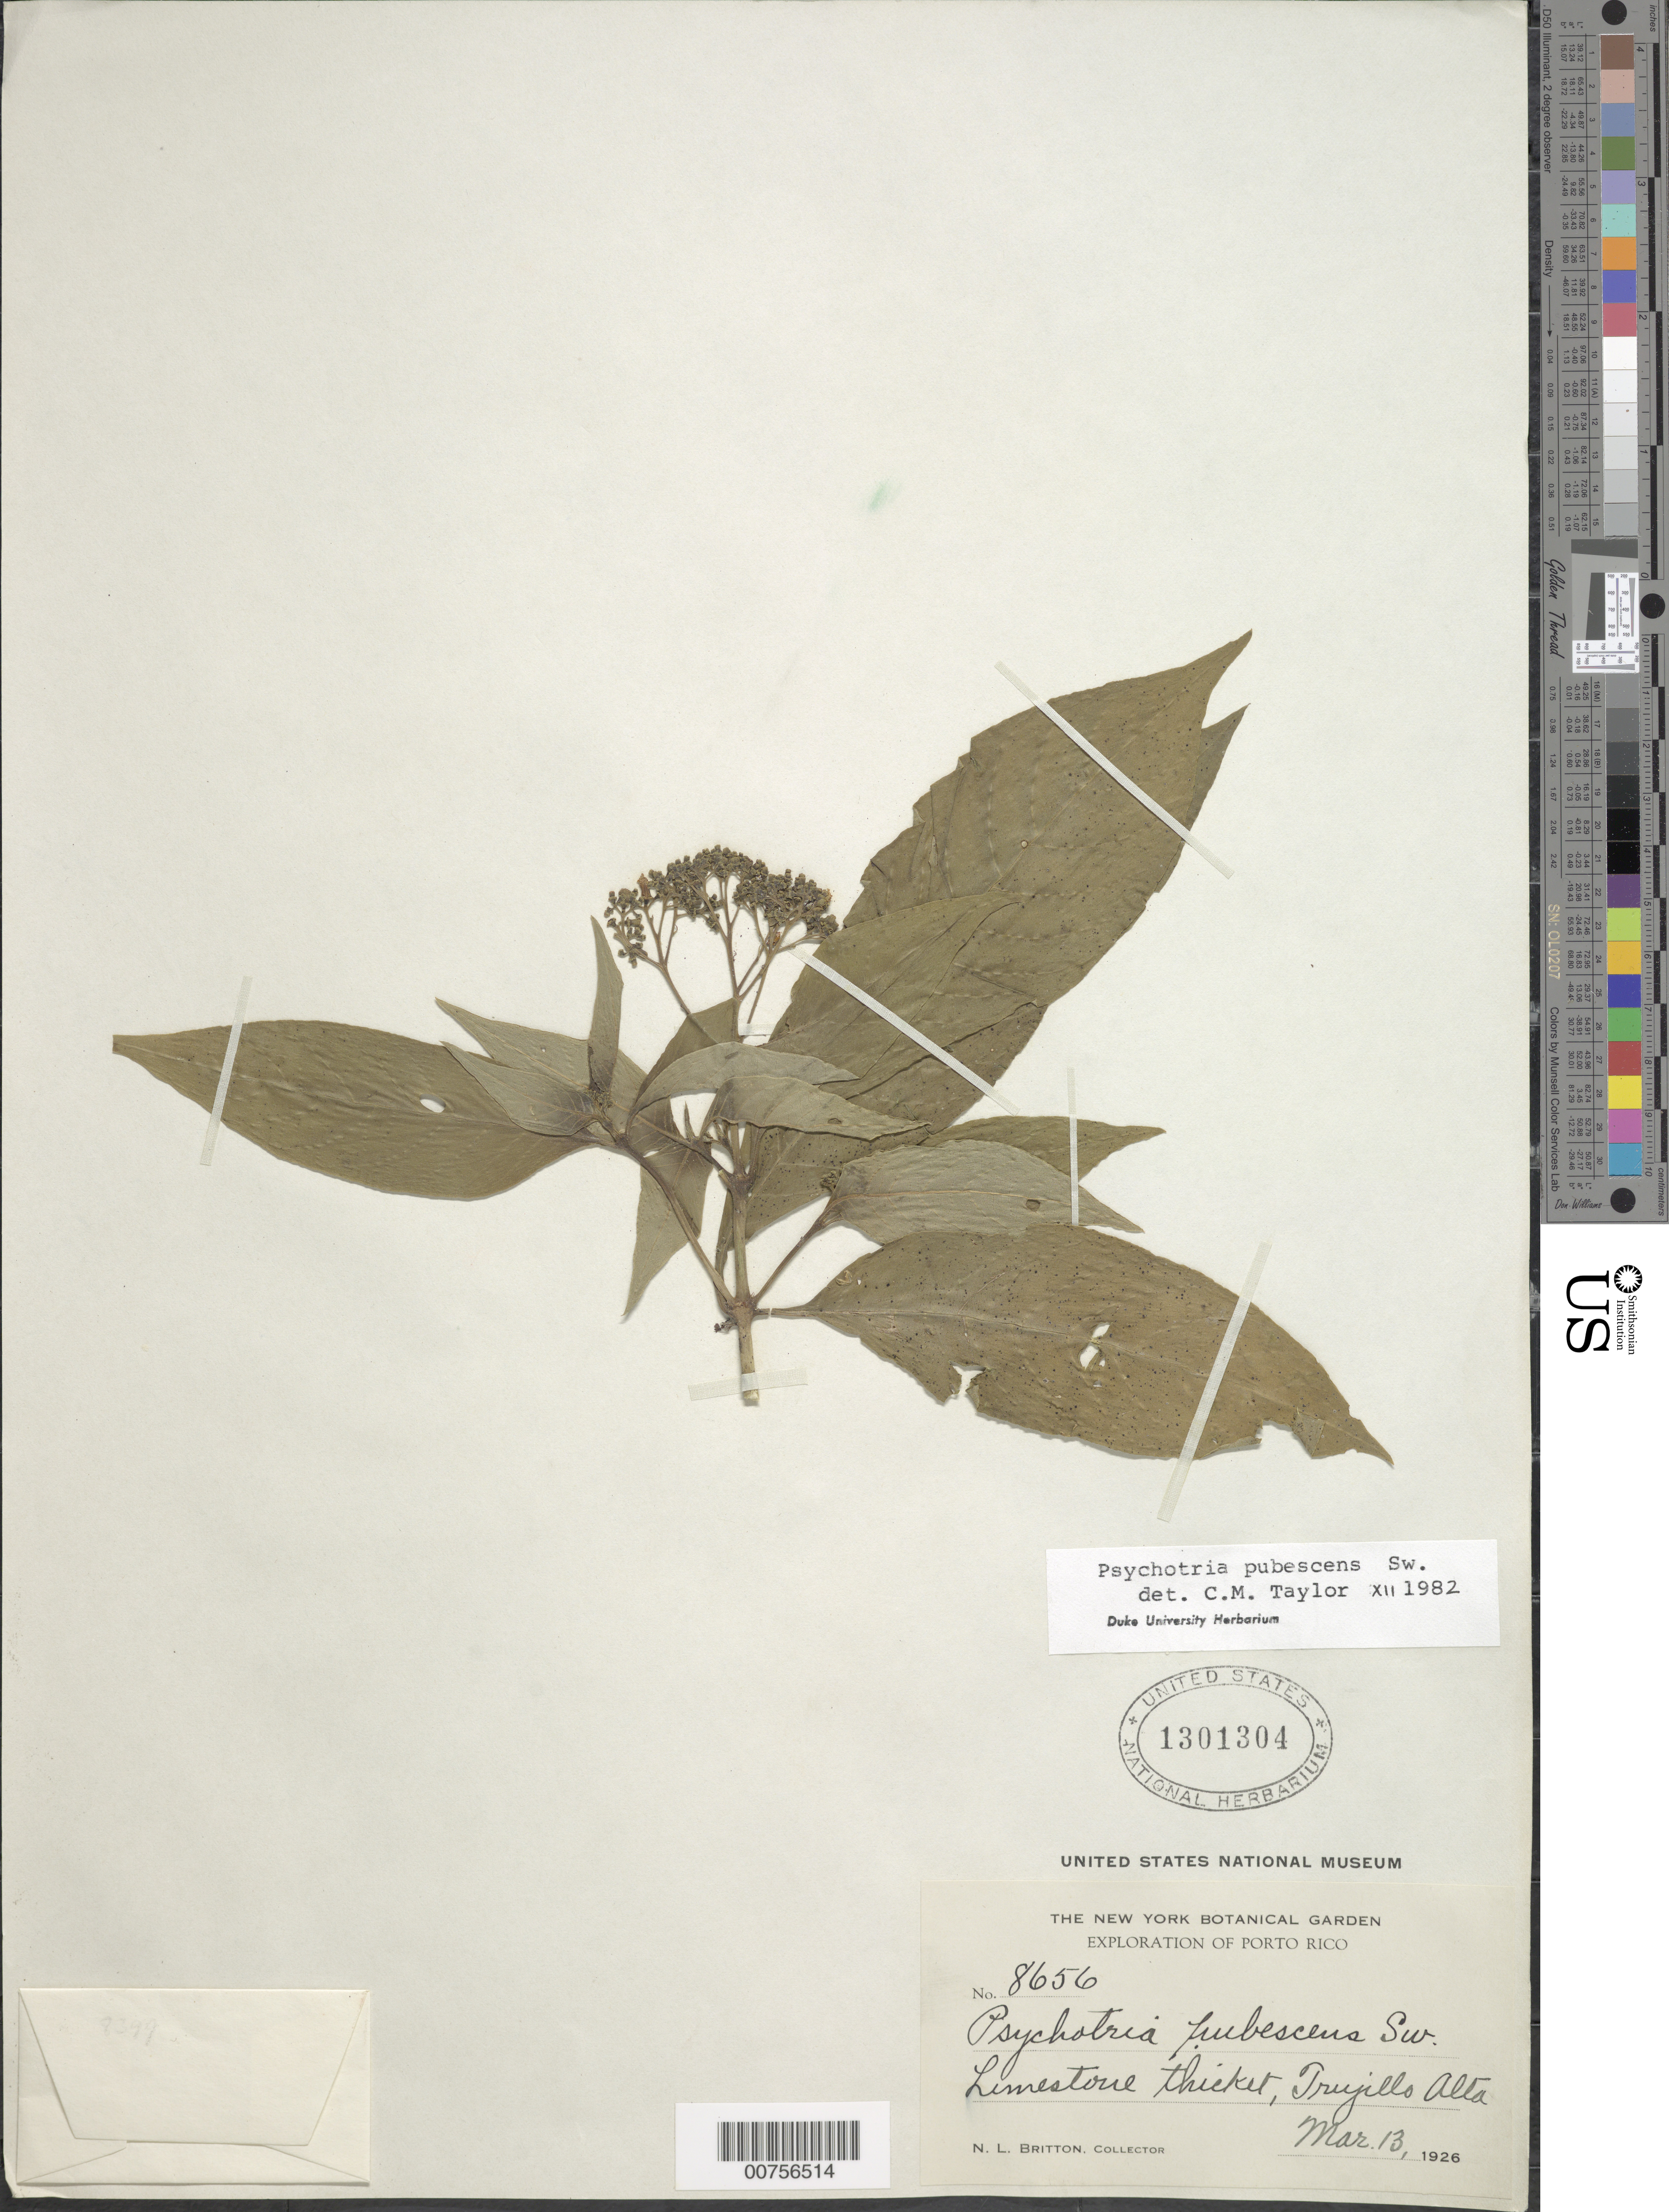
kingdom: Plantae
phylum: Tracheophyta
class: Magnoliopsida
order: Gentianales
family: Rubiaceae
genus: Psychotria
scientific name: Psychotria pubescens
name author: Sw.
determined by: Taylor, Charlotte M.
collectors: N. Britton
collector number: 8656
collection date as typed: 13 Mar 1926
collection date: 1926-03-13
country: Puerto Rico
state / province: Trujillo Alto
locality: Trujillo Alto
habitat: Limestone thicket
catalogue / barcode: US 1301304